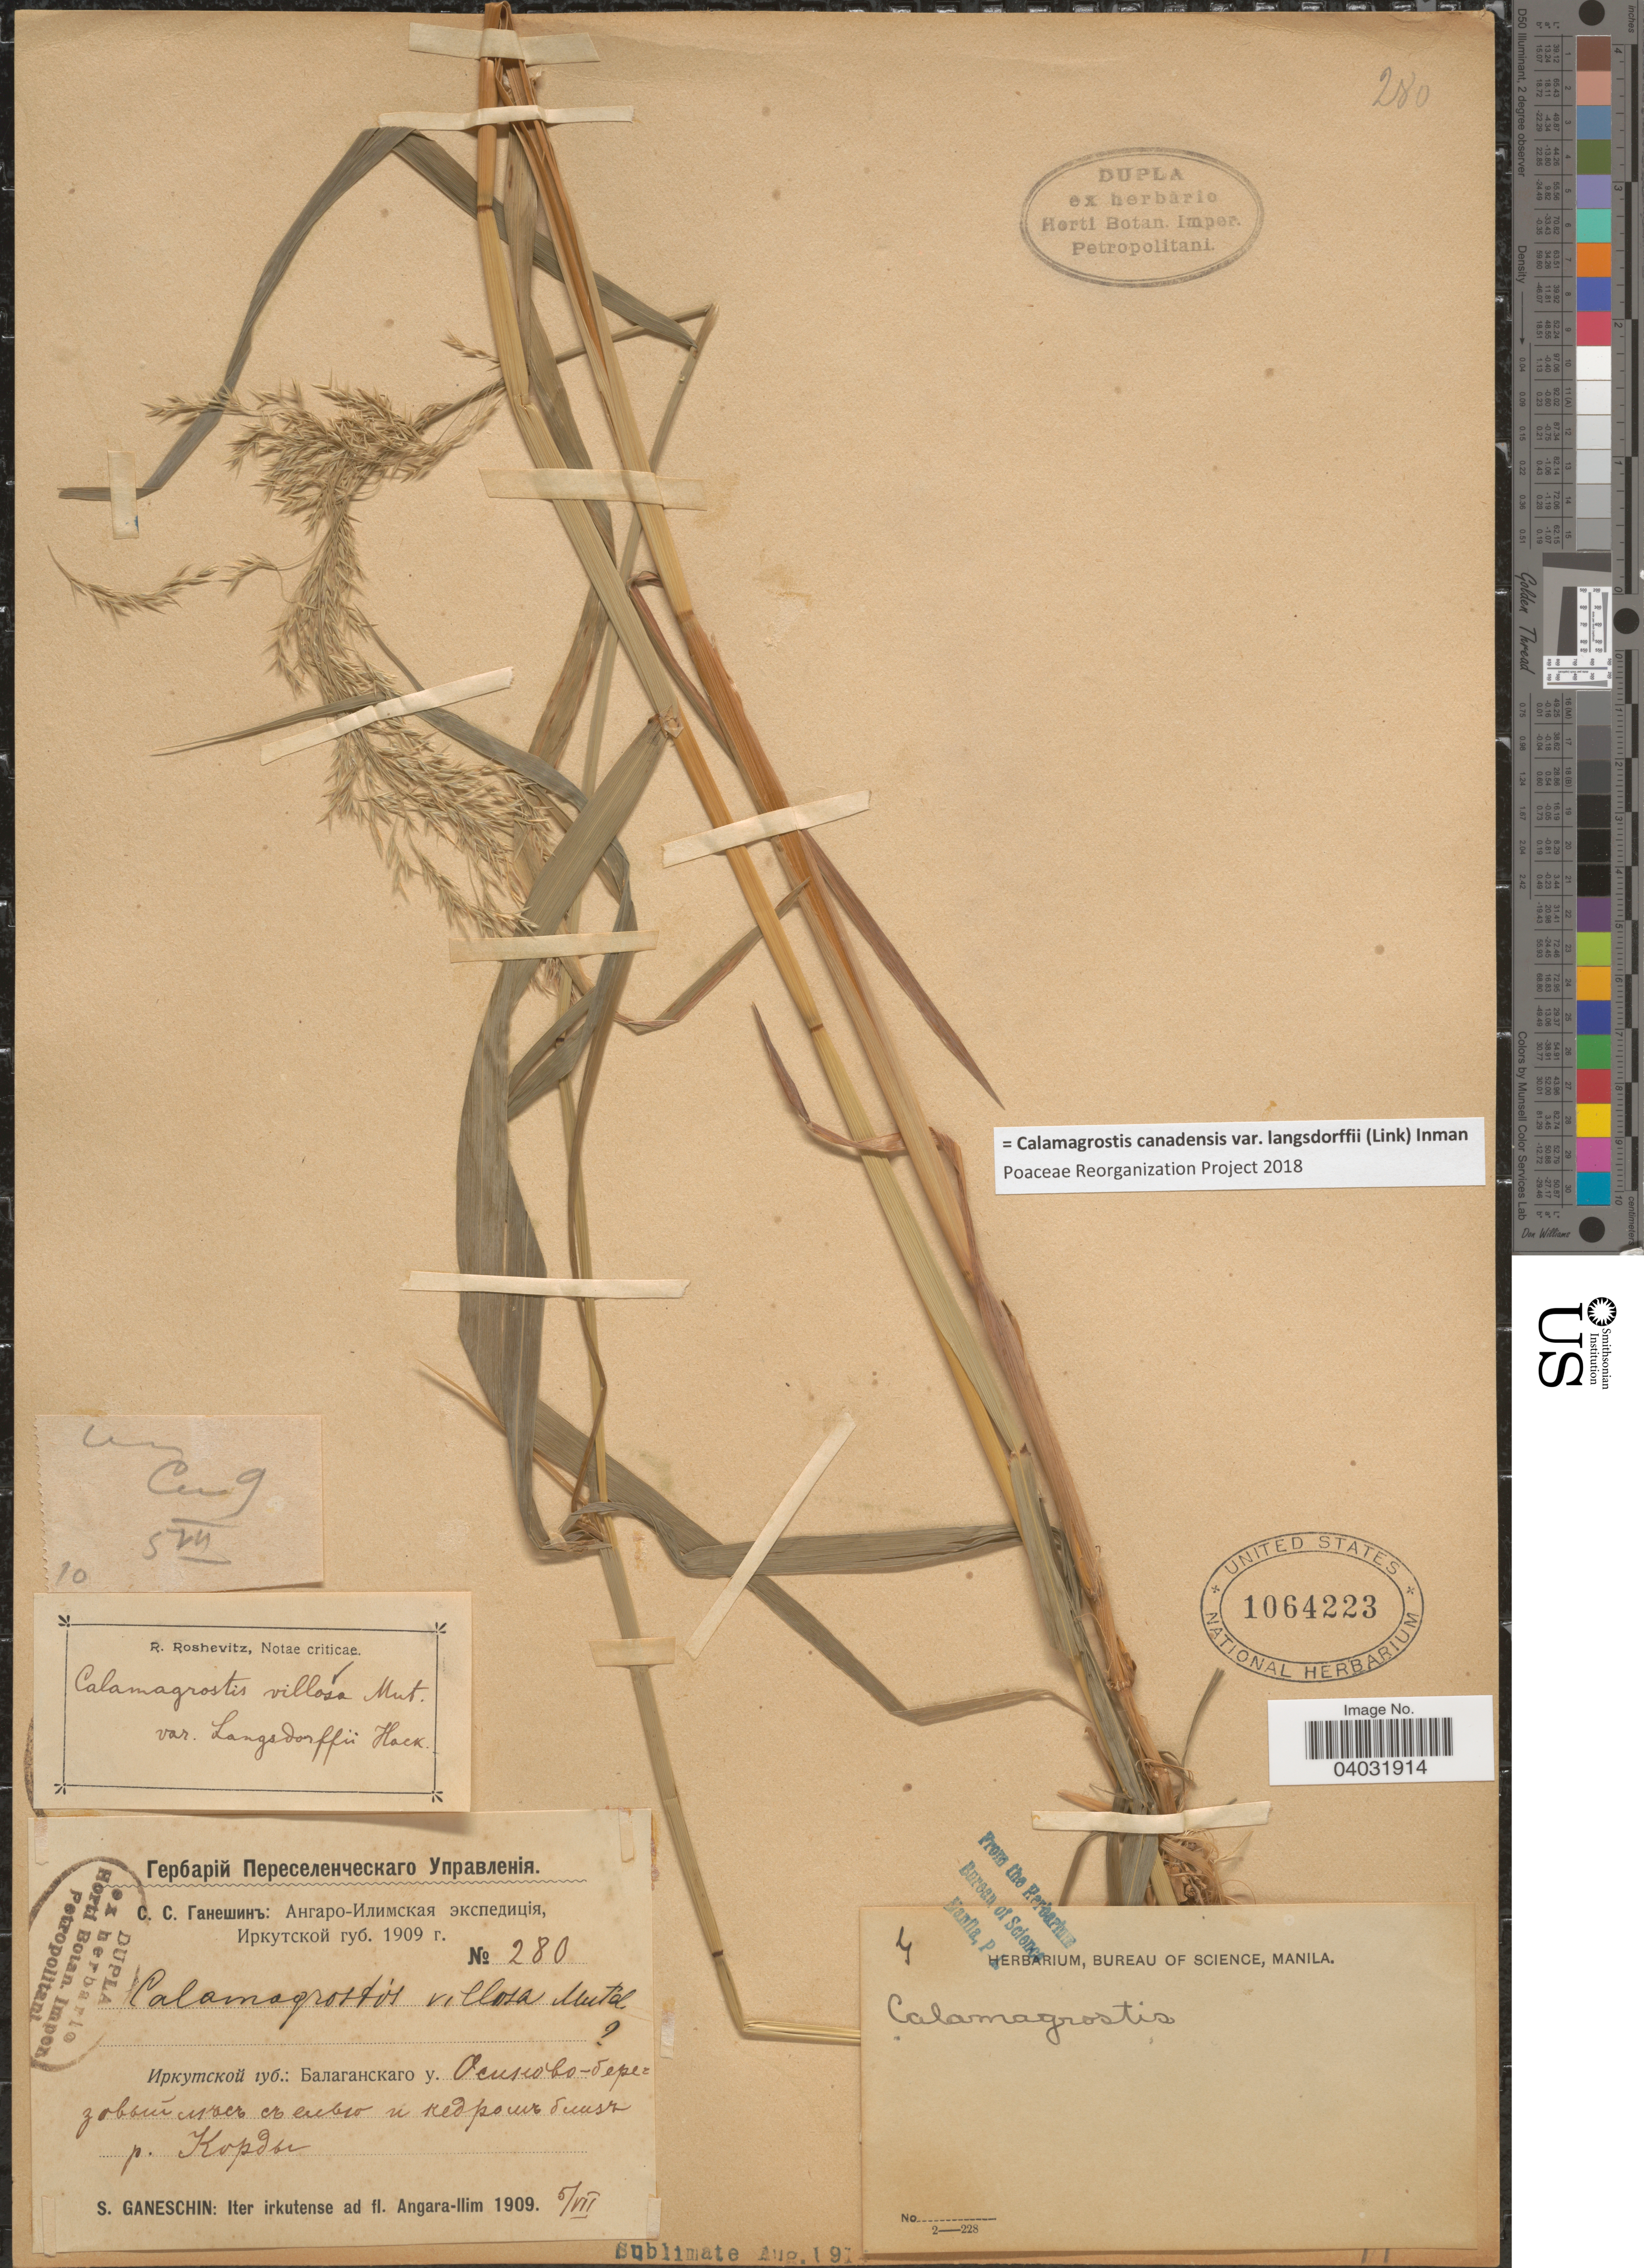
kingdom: Plantae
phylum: Tracheophyta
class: Liliopsida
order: Poales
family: Poaceae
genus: Calamagrostis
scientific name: Calamagrostis canadensis var. langsdorffii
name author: (Link) Inman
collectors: S. Ganeschin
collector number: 280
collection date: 1909-07-05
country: Russian Federation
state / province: Irkutsk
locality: X. Iter irkutense ad fl. Angara-lim.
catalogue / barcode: US 1064223